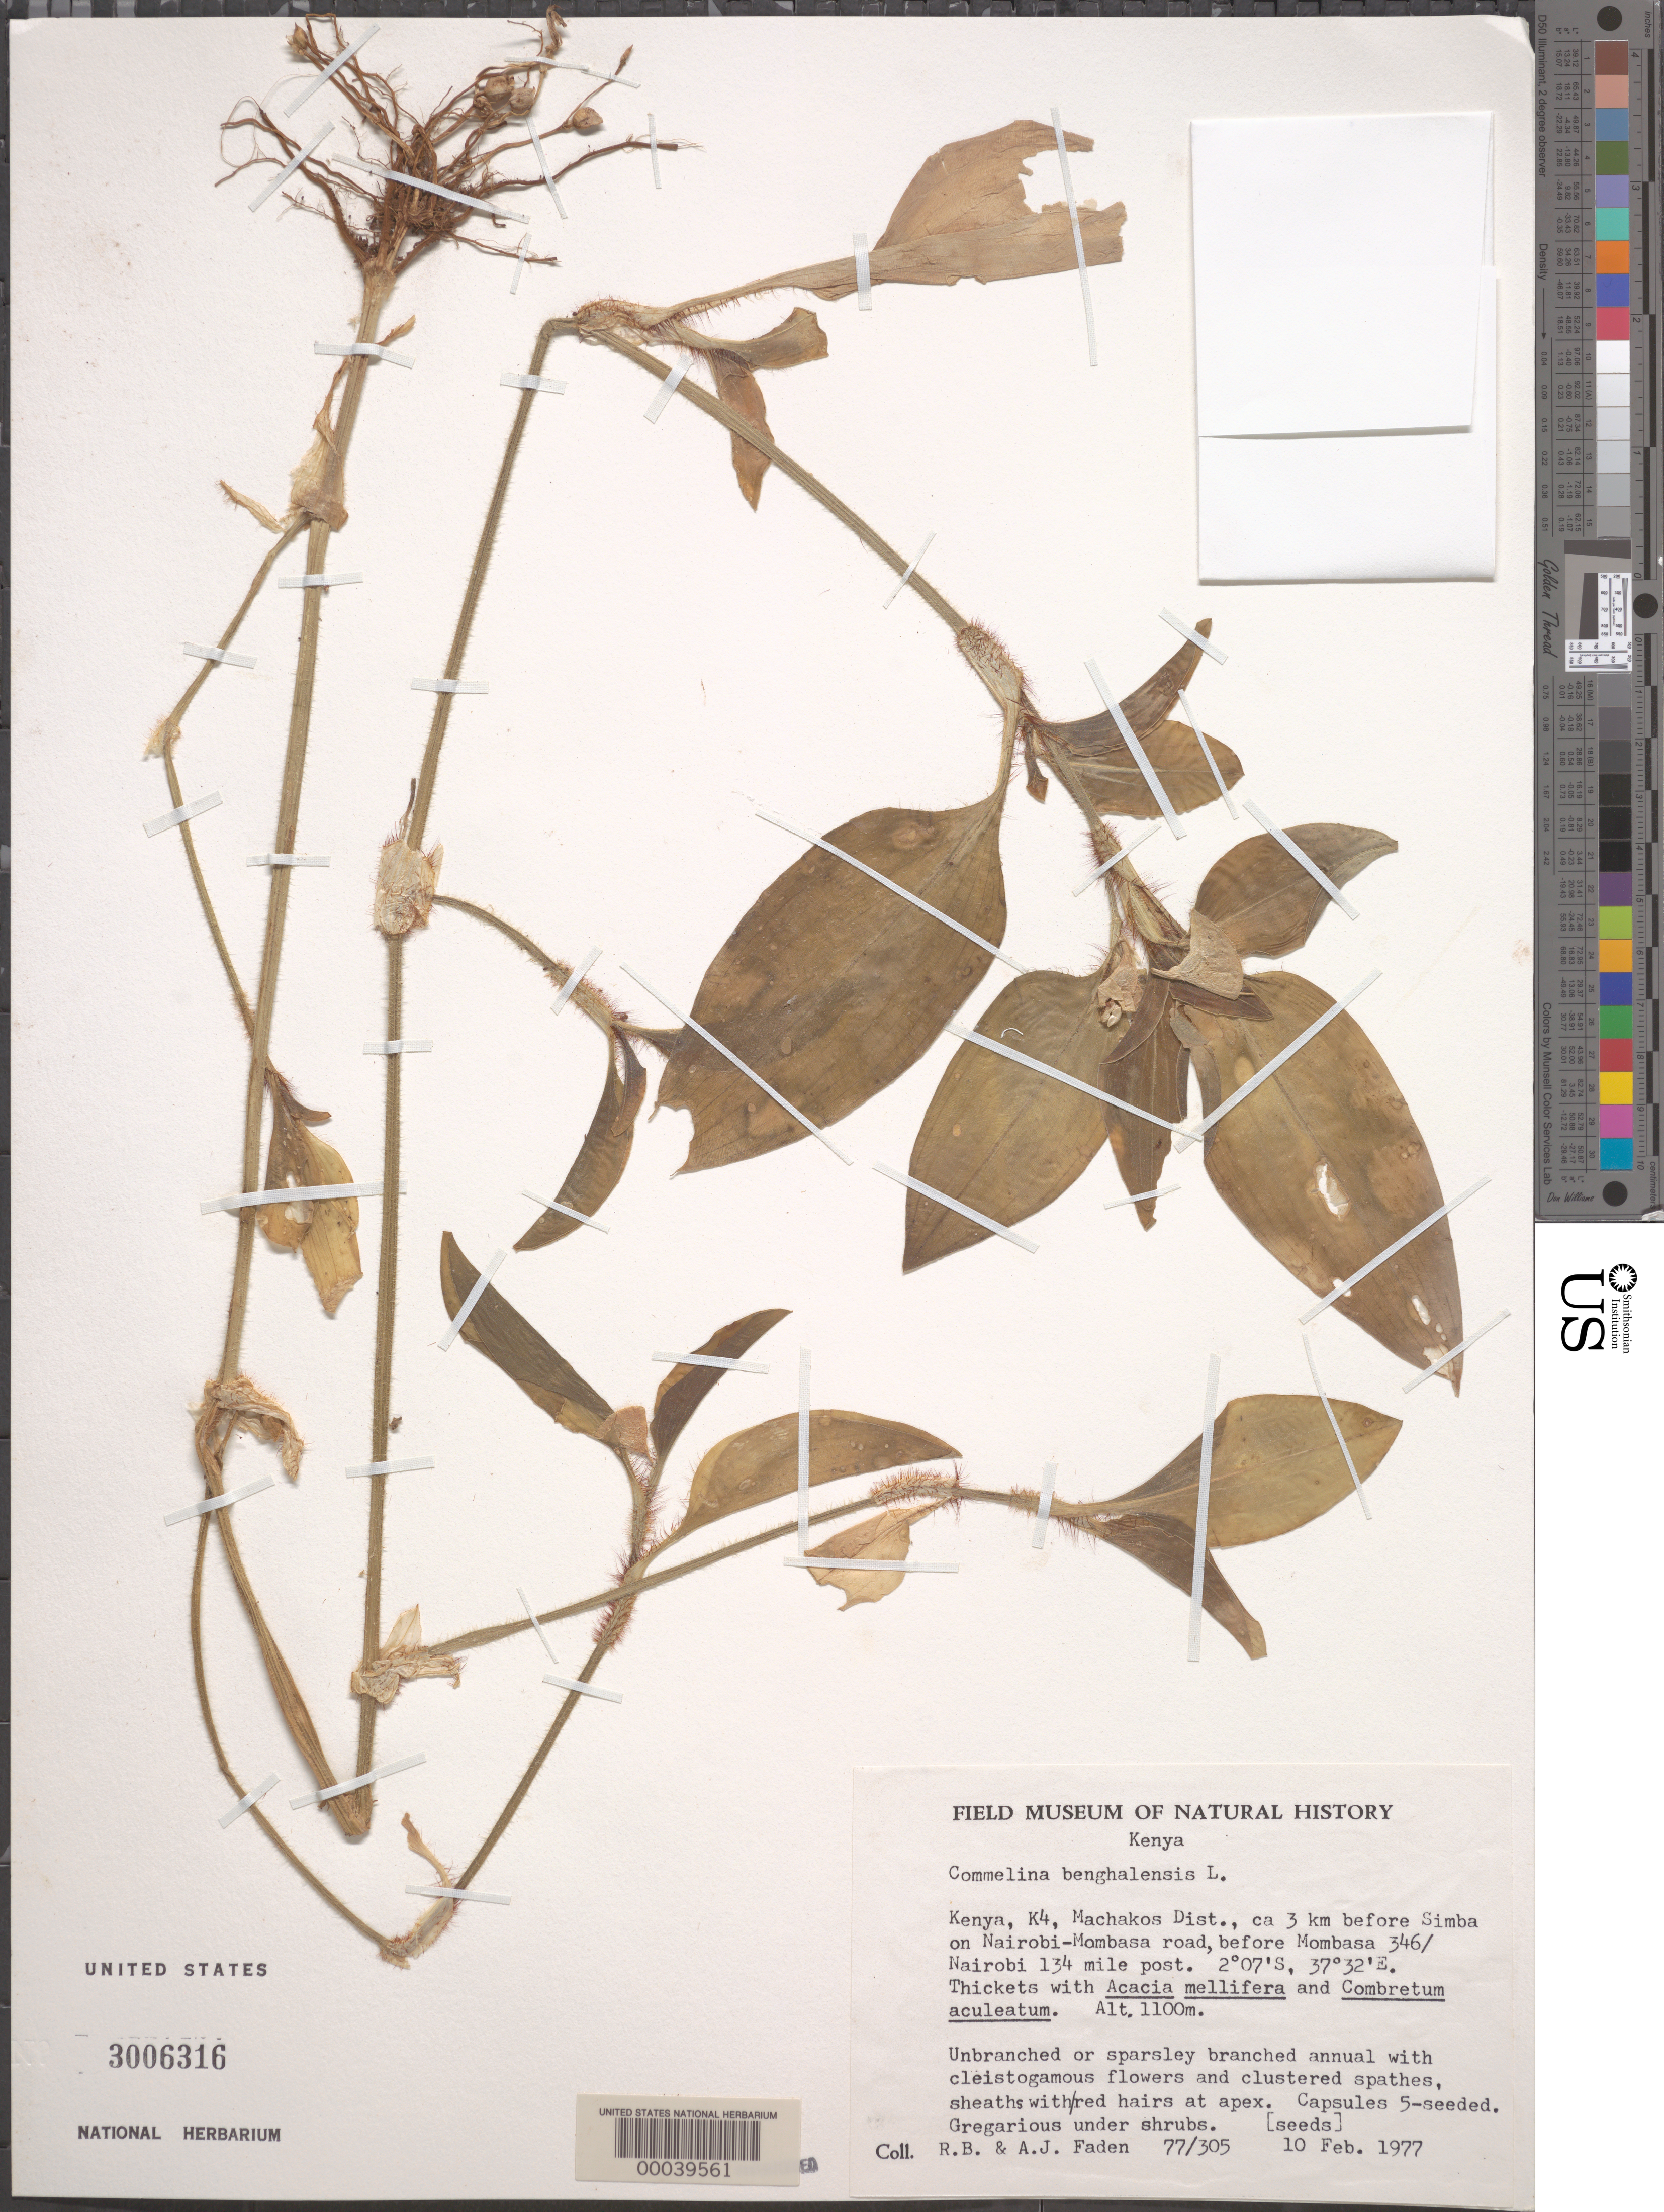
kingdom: Plantae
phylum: Tracheophyta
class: Liliopsida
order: Commelinales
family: Commelinaceae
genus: Commelina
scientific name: Commelina benghalensis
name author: L.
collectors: R. B. Faden & A. J. Faden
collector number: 77/305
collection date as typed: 10 Feb 1977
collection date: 1977-02-10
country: Kenya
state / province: Machakos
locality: Simba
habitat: Thickets; under shrubs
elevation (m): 1100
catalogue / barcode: US 3006316